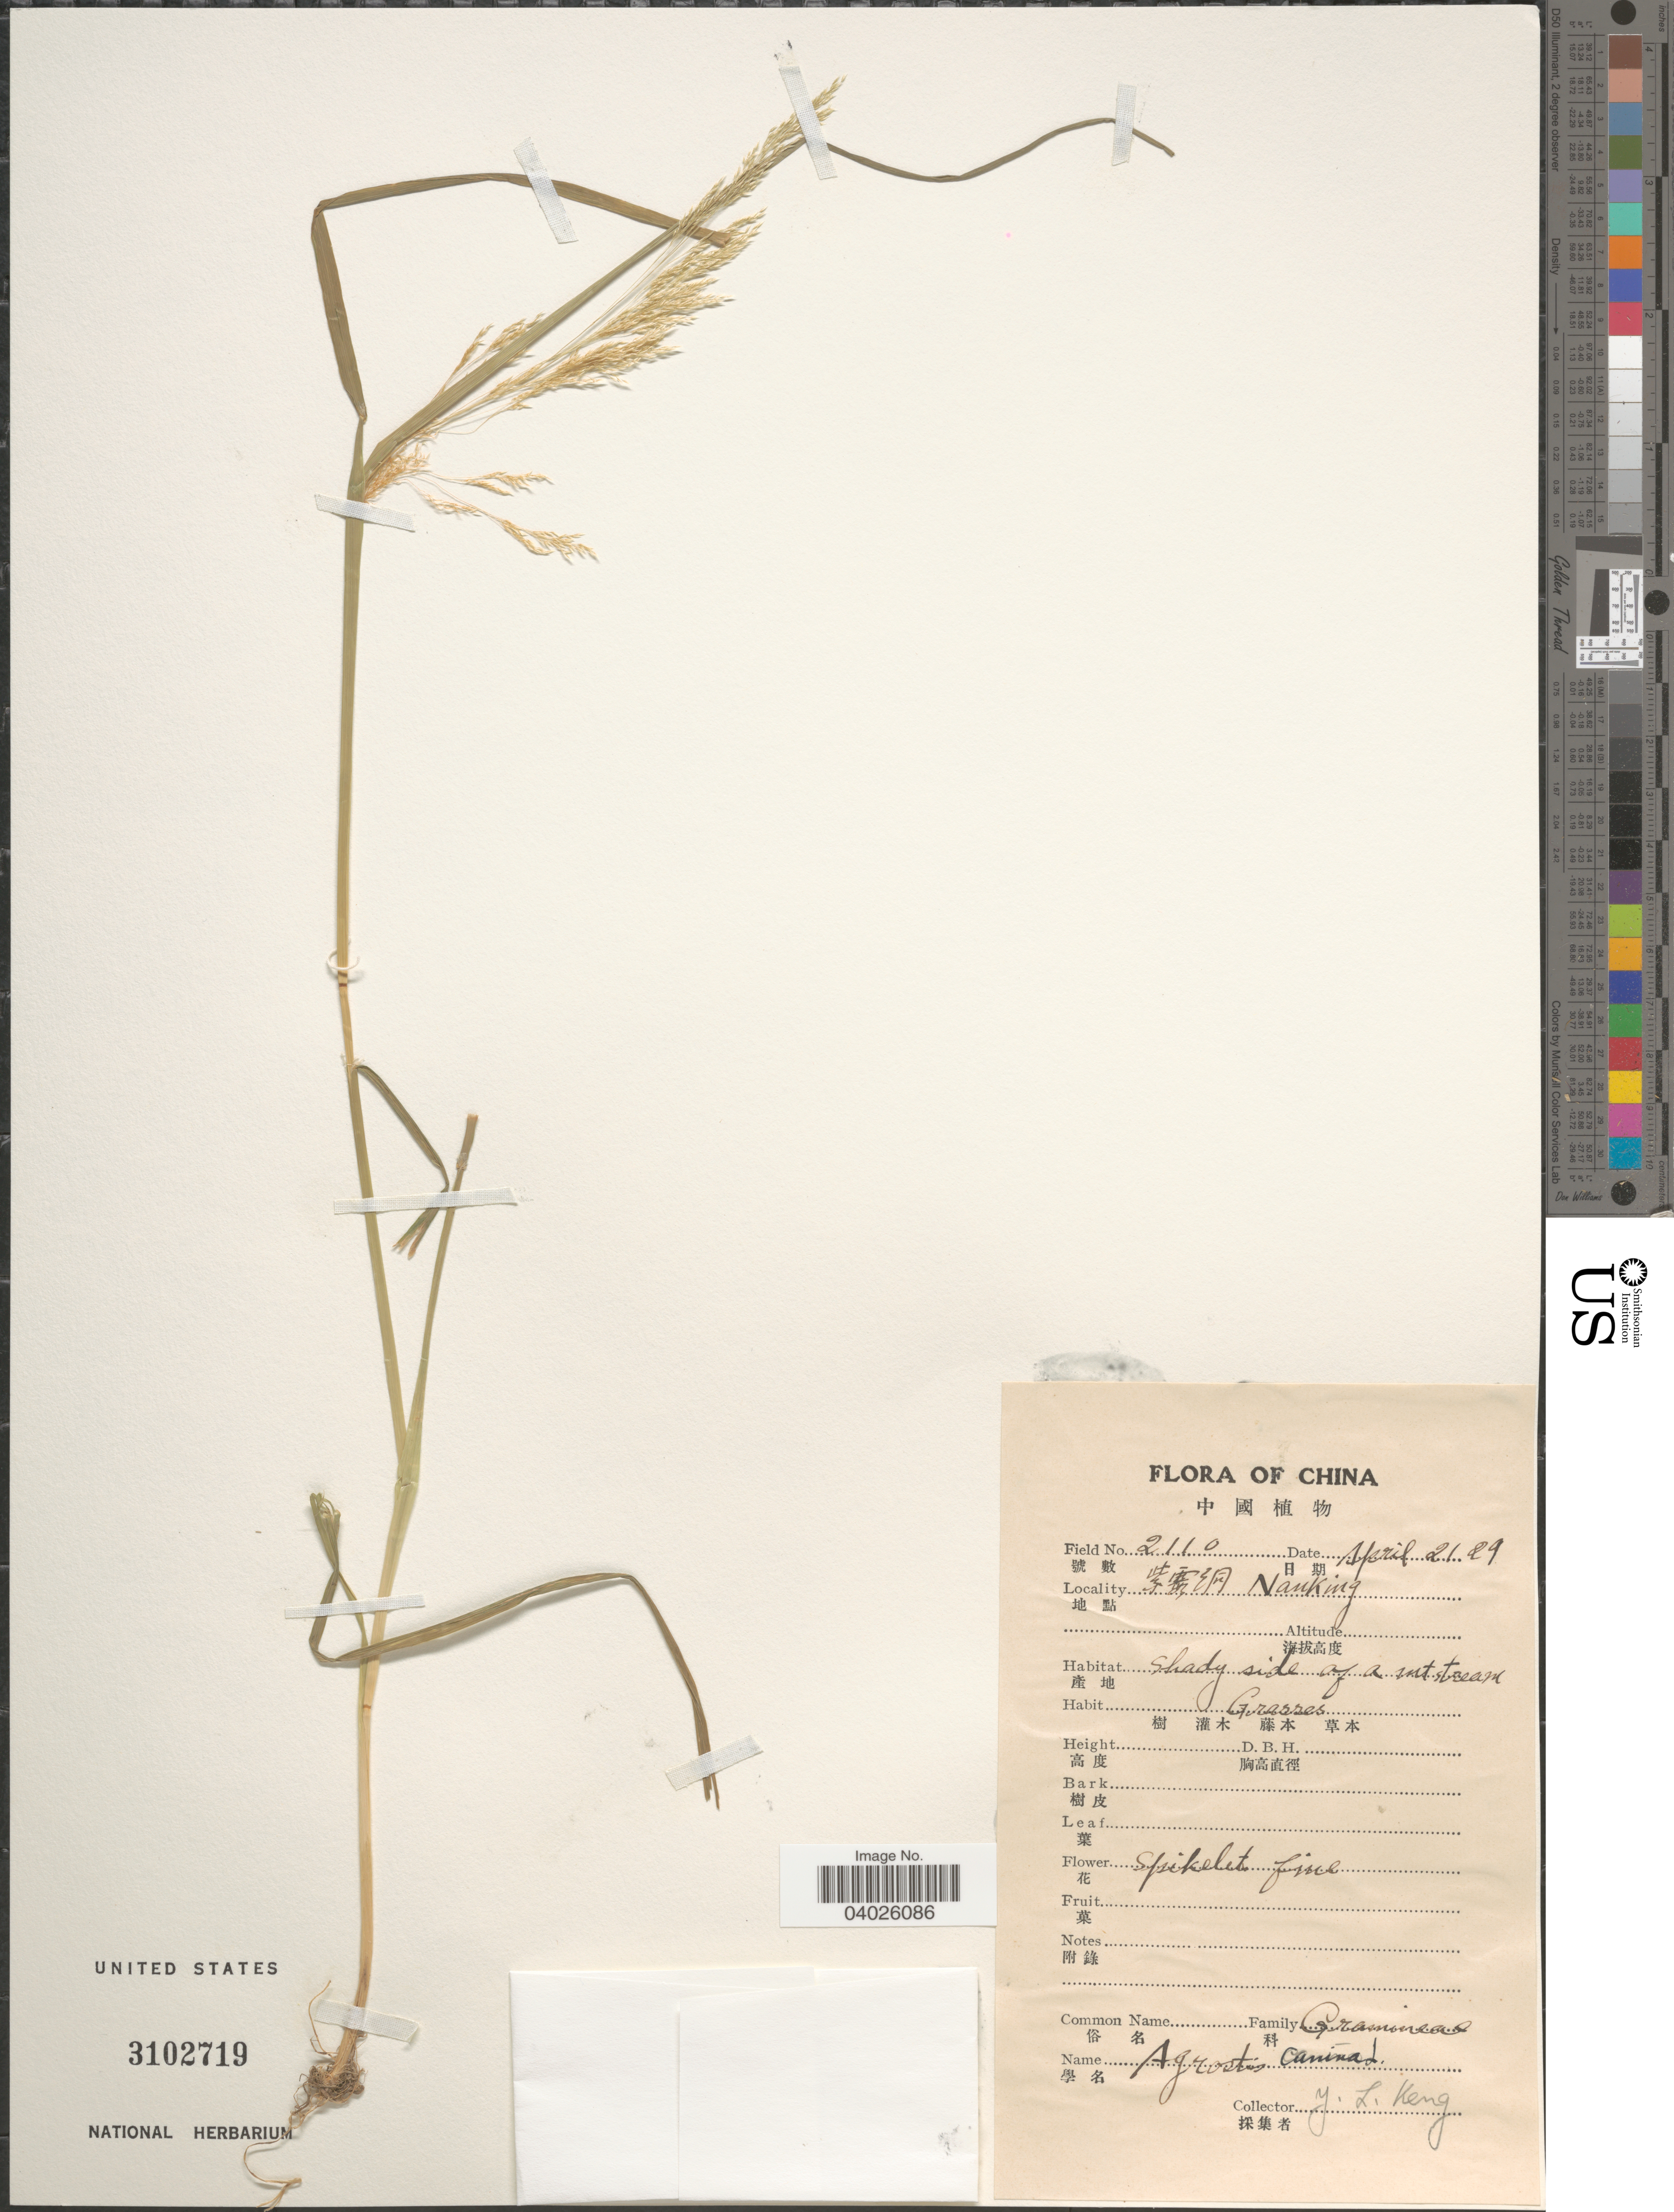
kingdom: Plantae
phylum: Tracheophyta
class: Liliopsida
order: Poales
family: Poaceae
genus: Agrostis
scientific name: Agrostis canina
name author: L.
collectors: Y. L. Keng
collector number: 2110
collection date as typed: Transcribed d/m/y: 21/4/29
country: China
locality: X Nanking.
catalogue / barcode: US 3102719